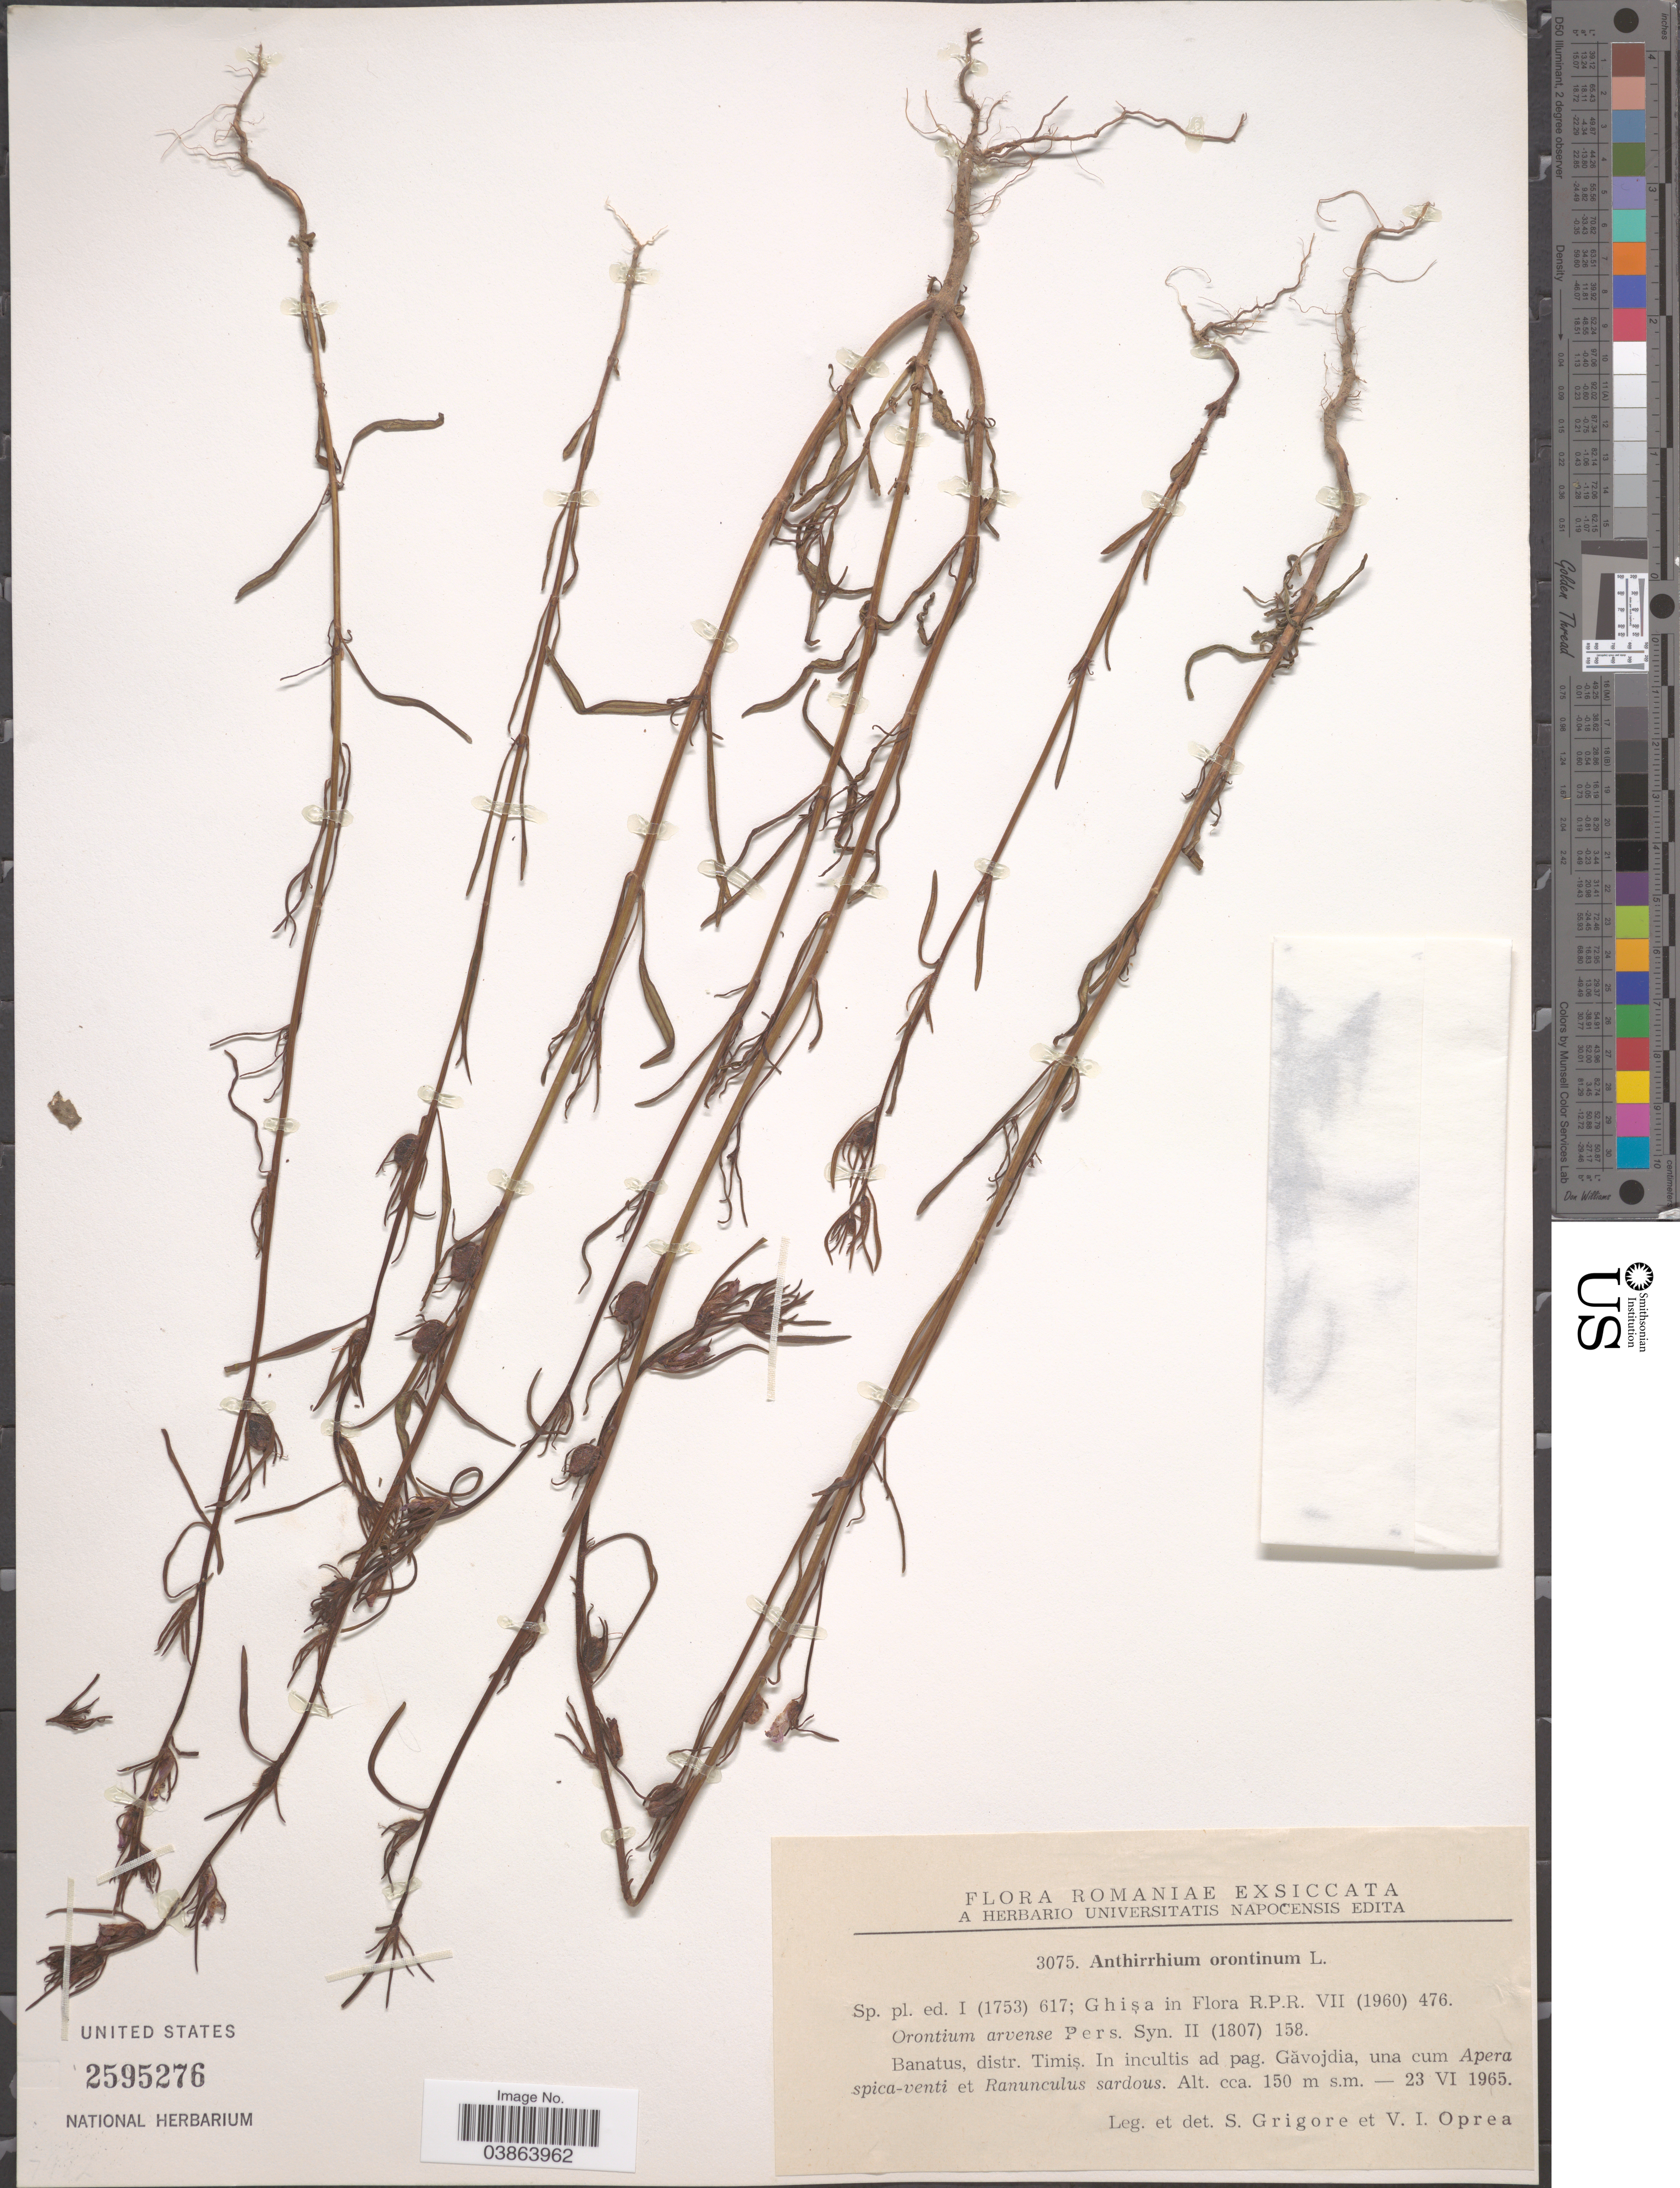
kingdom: Plantae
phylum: Tracheophyta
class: Magnoliopsida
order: Lamiales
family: Plantaginaceae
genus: Antirrhinum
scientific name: Antirrhinum orontium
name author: L.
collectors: S. Grigore & V. Oprea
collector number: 3075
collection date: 1965-06-23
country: Romania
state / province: Timis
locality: Banatus, distr. Timiş. In incultis ad pag. Gavojdia.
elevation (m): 150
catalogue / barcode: US 2595276